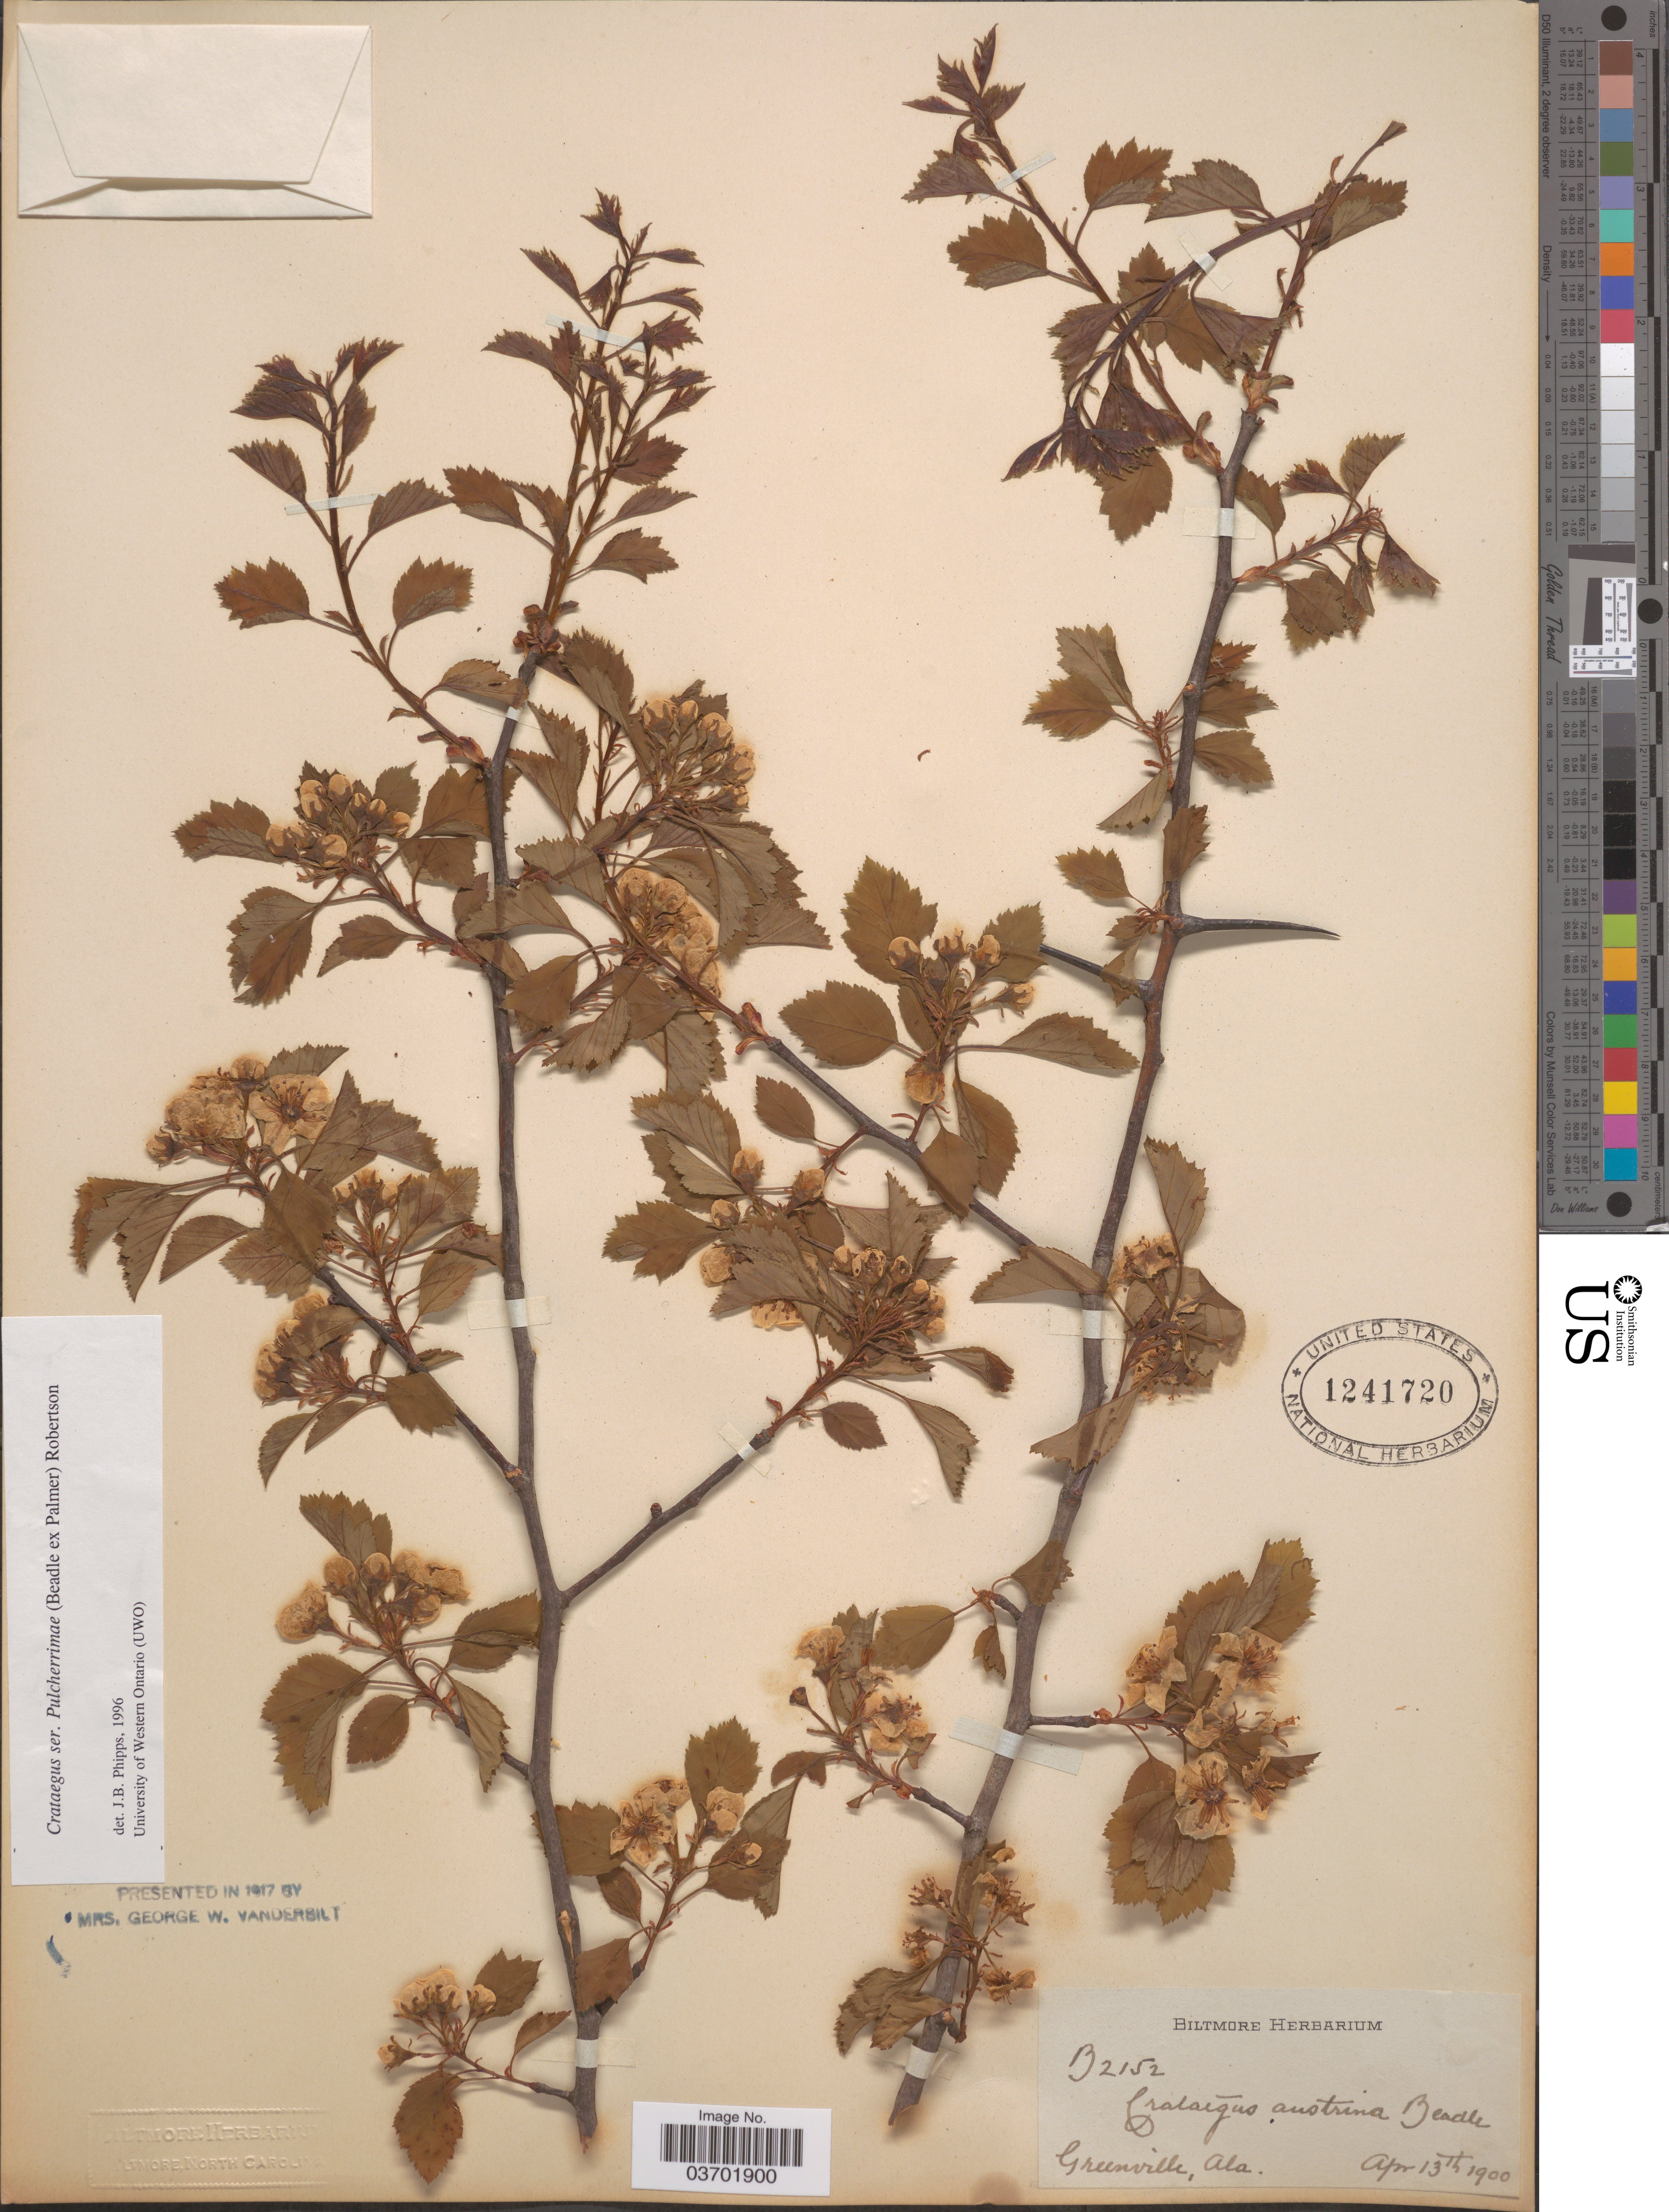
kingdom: Plantae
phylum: Tracheophyta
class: Magnoliopsida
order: Rosales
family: Rosaceae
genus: Crataegus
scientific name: Crataegus tecta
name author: Beadle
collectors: ex herb. Biltmore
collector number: B2152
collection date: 1900-04-13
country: United States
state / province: Alabama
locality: Greenville.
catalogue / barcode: US 1241720